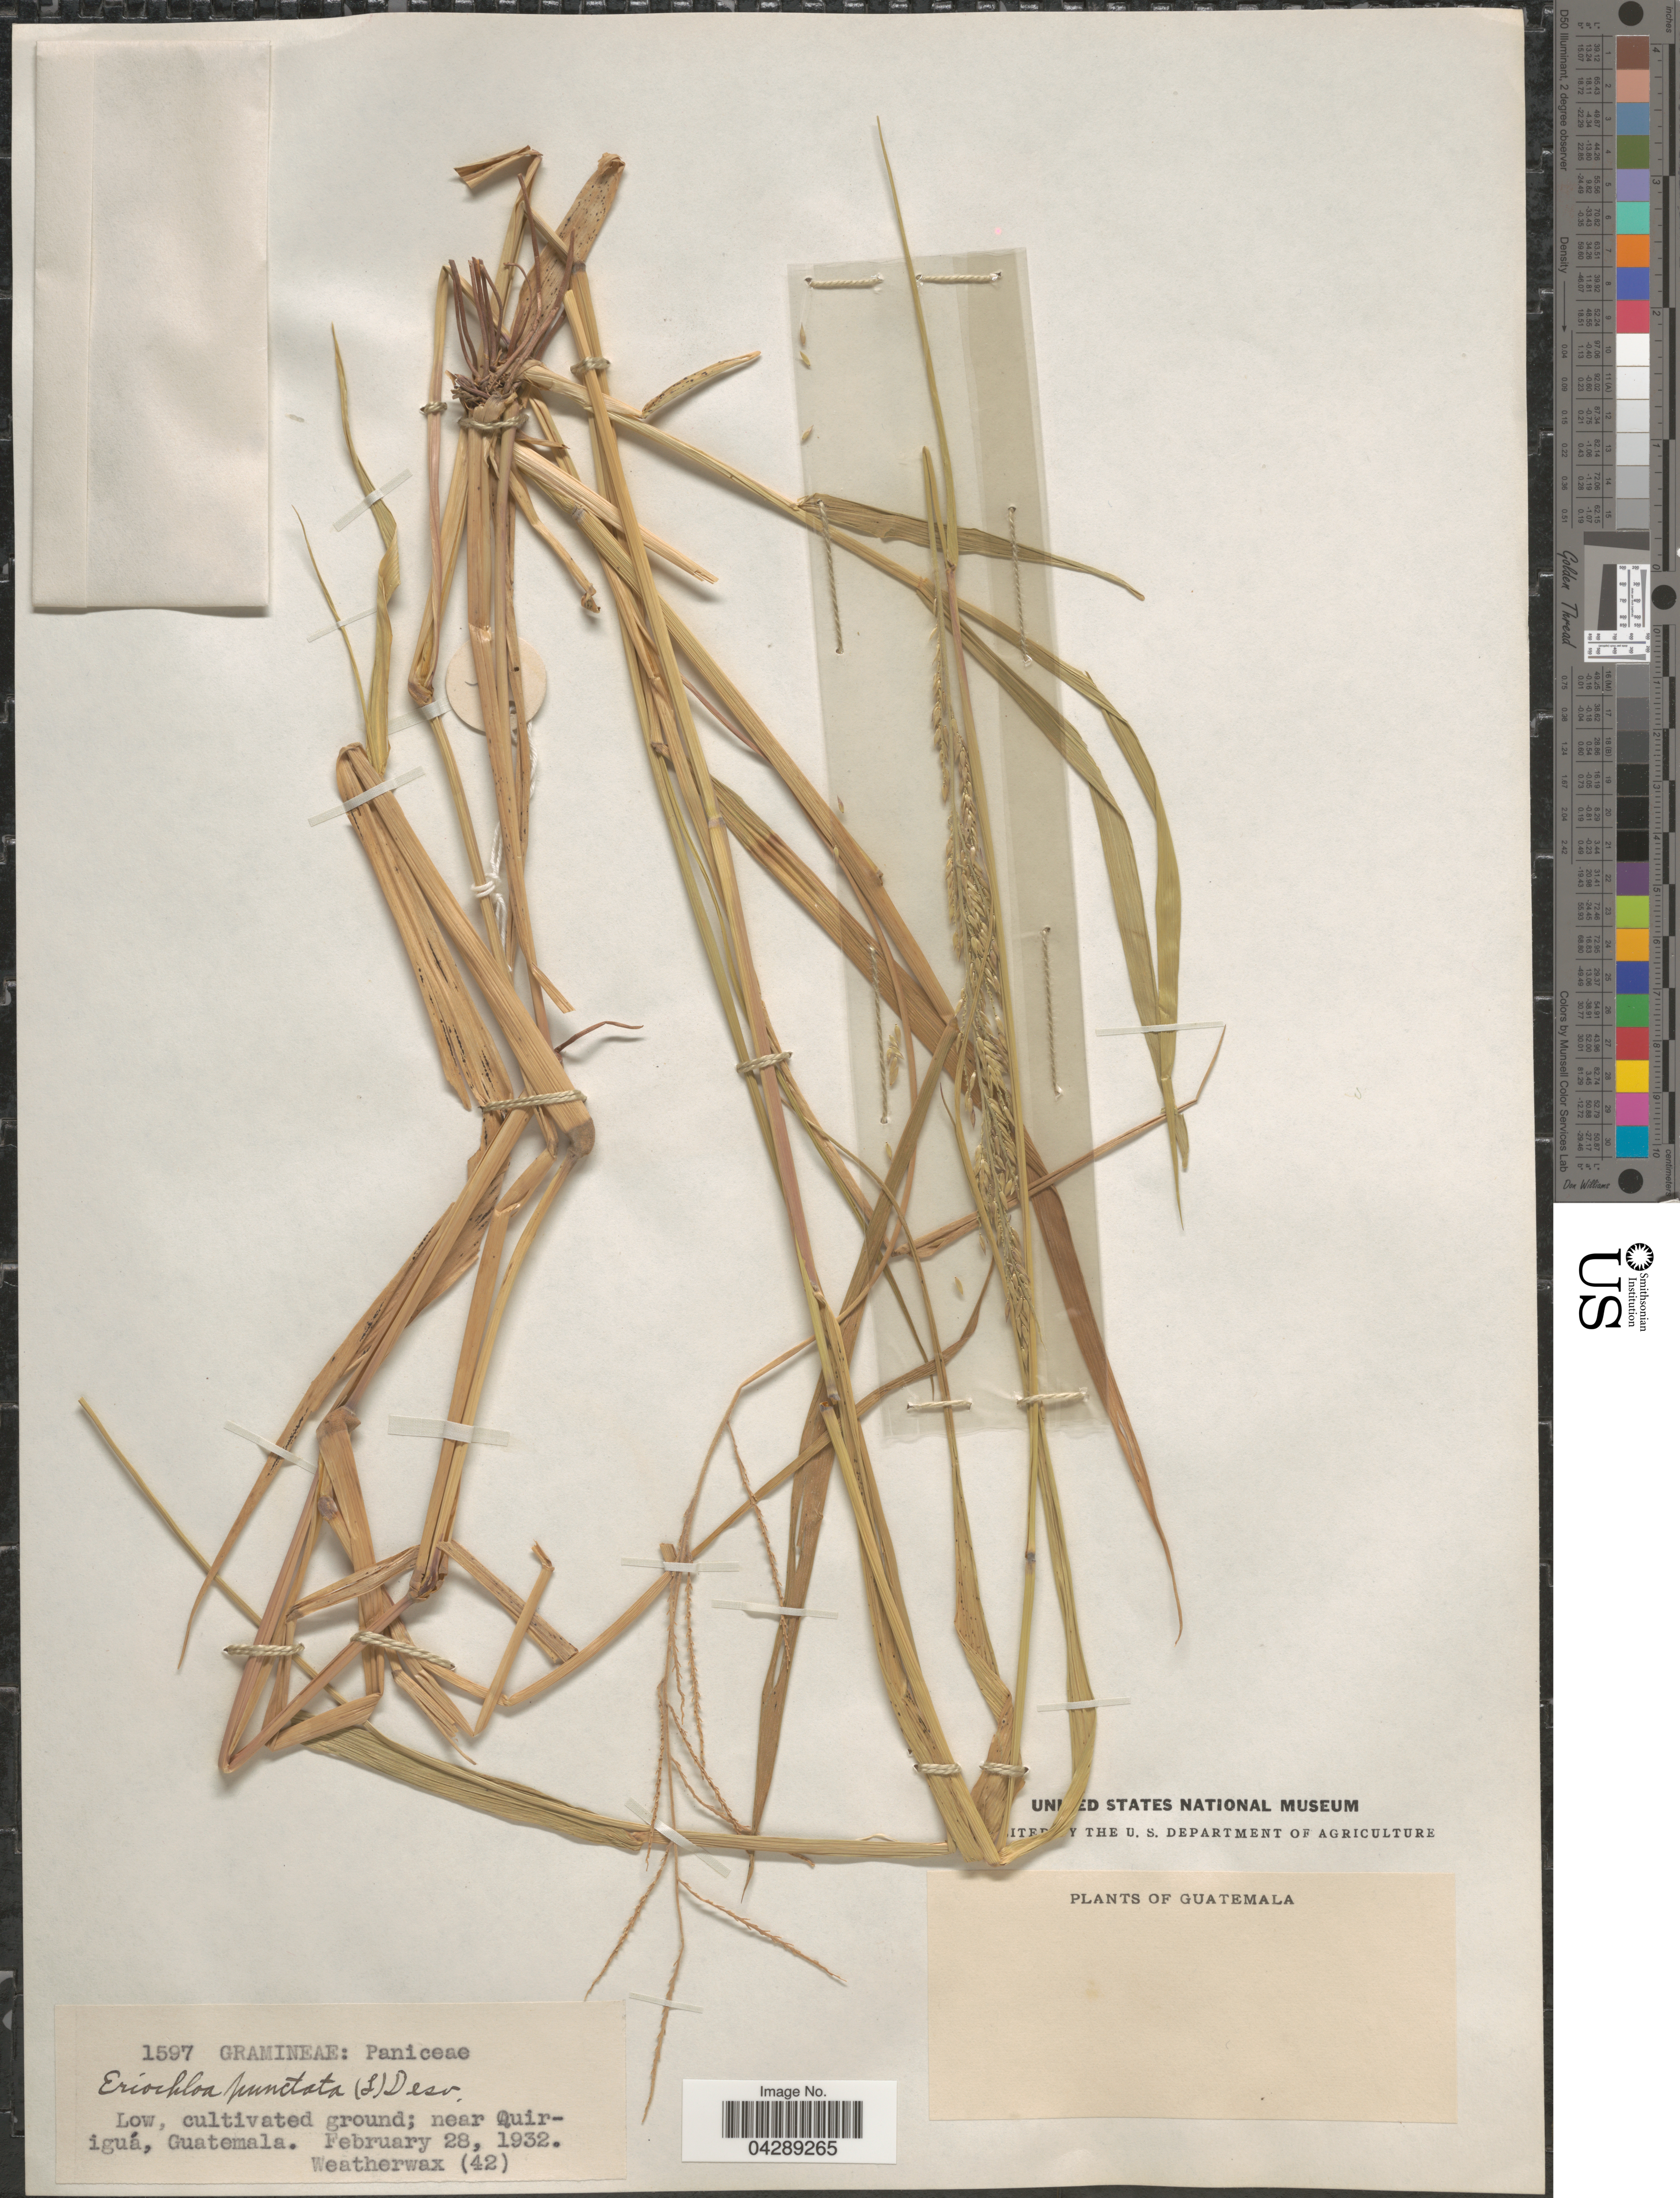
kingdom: Plantae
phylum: Tracheophyta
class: Liliopsida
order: Poales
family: Poaceae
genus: Eriochloa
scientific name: Eriochloa punctata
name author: (L.) Desv. ex Ham.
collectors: -. Weatherwax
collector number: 42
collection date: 1932-02-28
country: Guatemala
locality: Low, cultivated ground; near Quiriguá.